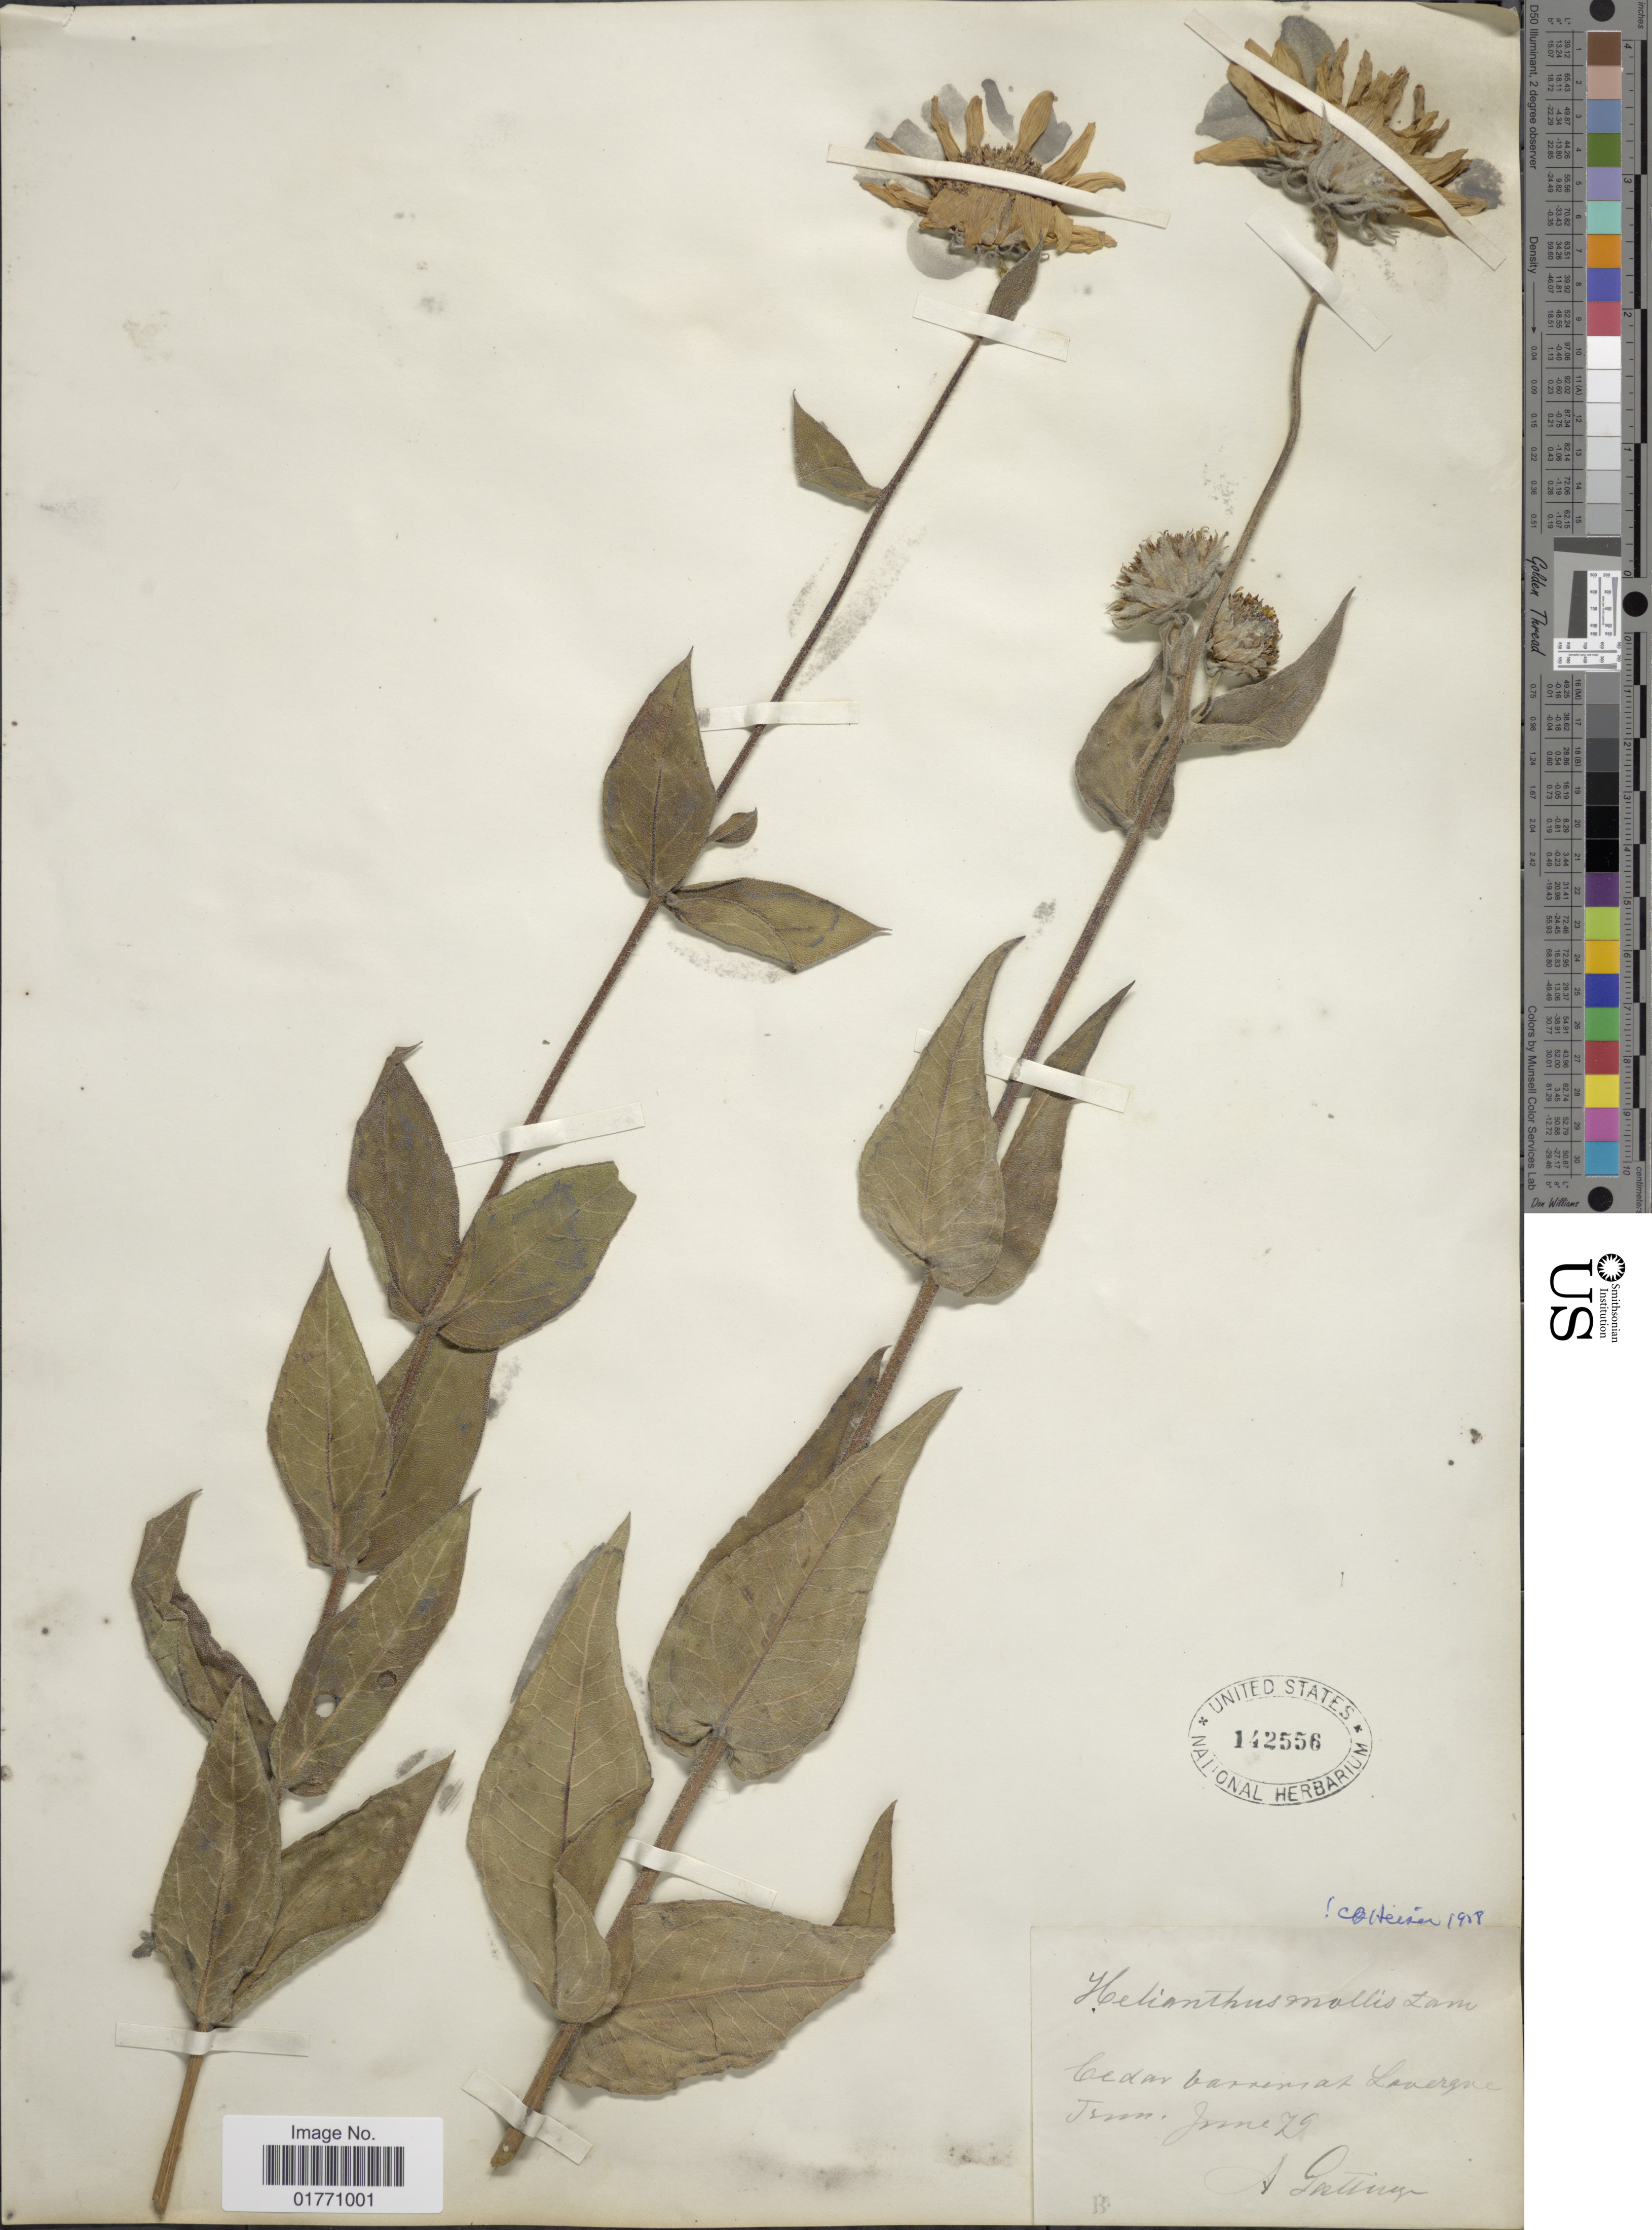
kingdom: Plantae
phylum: Tracheophyta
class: Magnoliopsida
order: Asterales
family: Asteraceae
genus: Helianthus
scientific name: Helianthus mollis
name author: Lam.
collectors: A. Gattinger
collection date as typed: Transcribed d/m/y: /6/79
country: United States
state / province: Tennessee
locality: Cedar barrens at Lavergene.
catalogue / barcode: US 142556